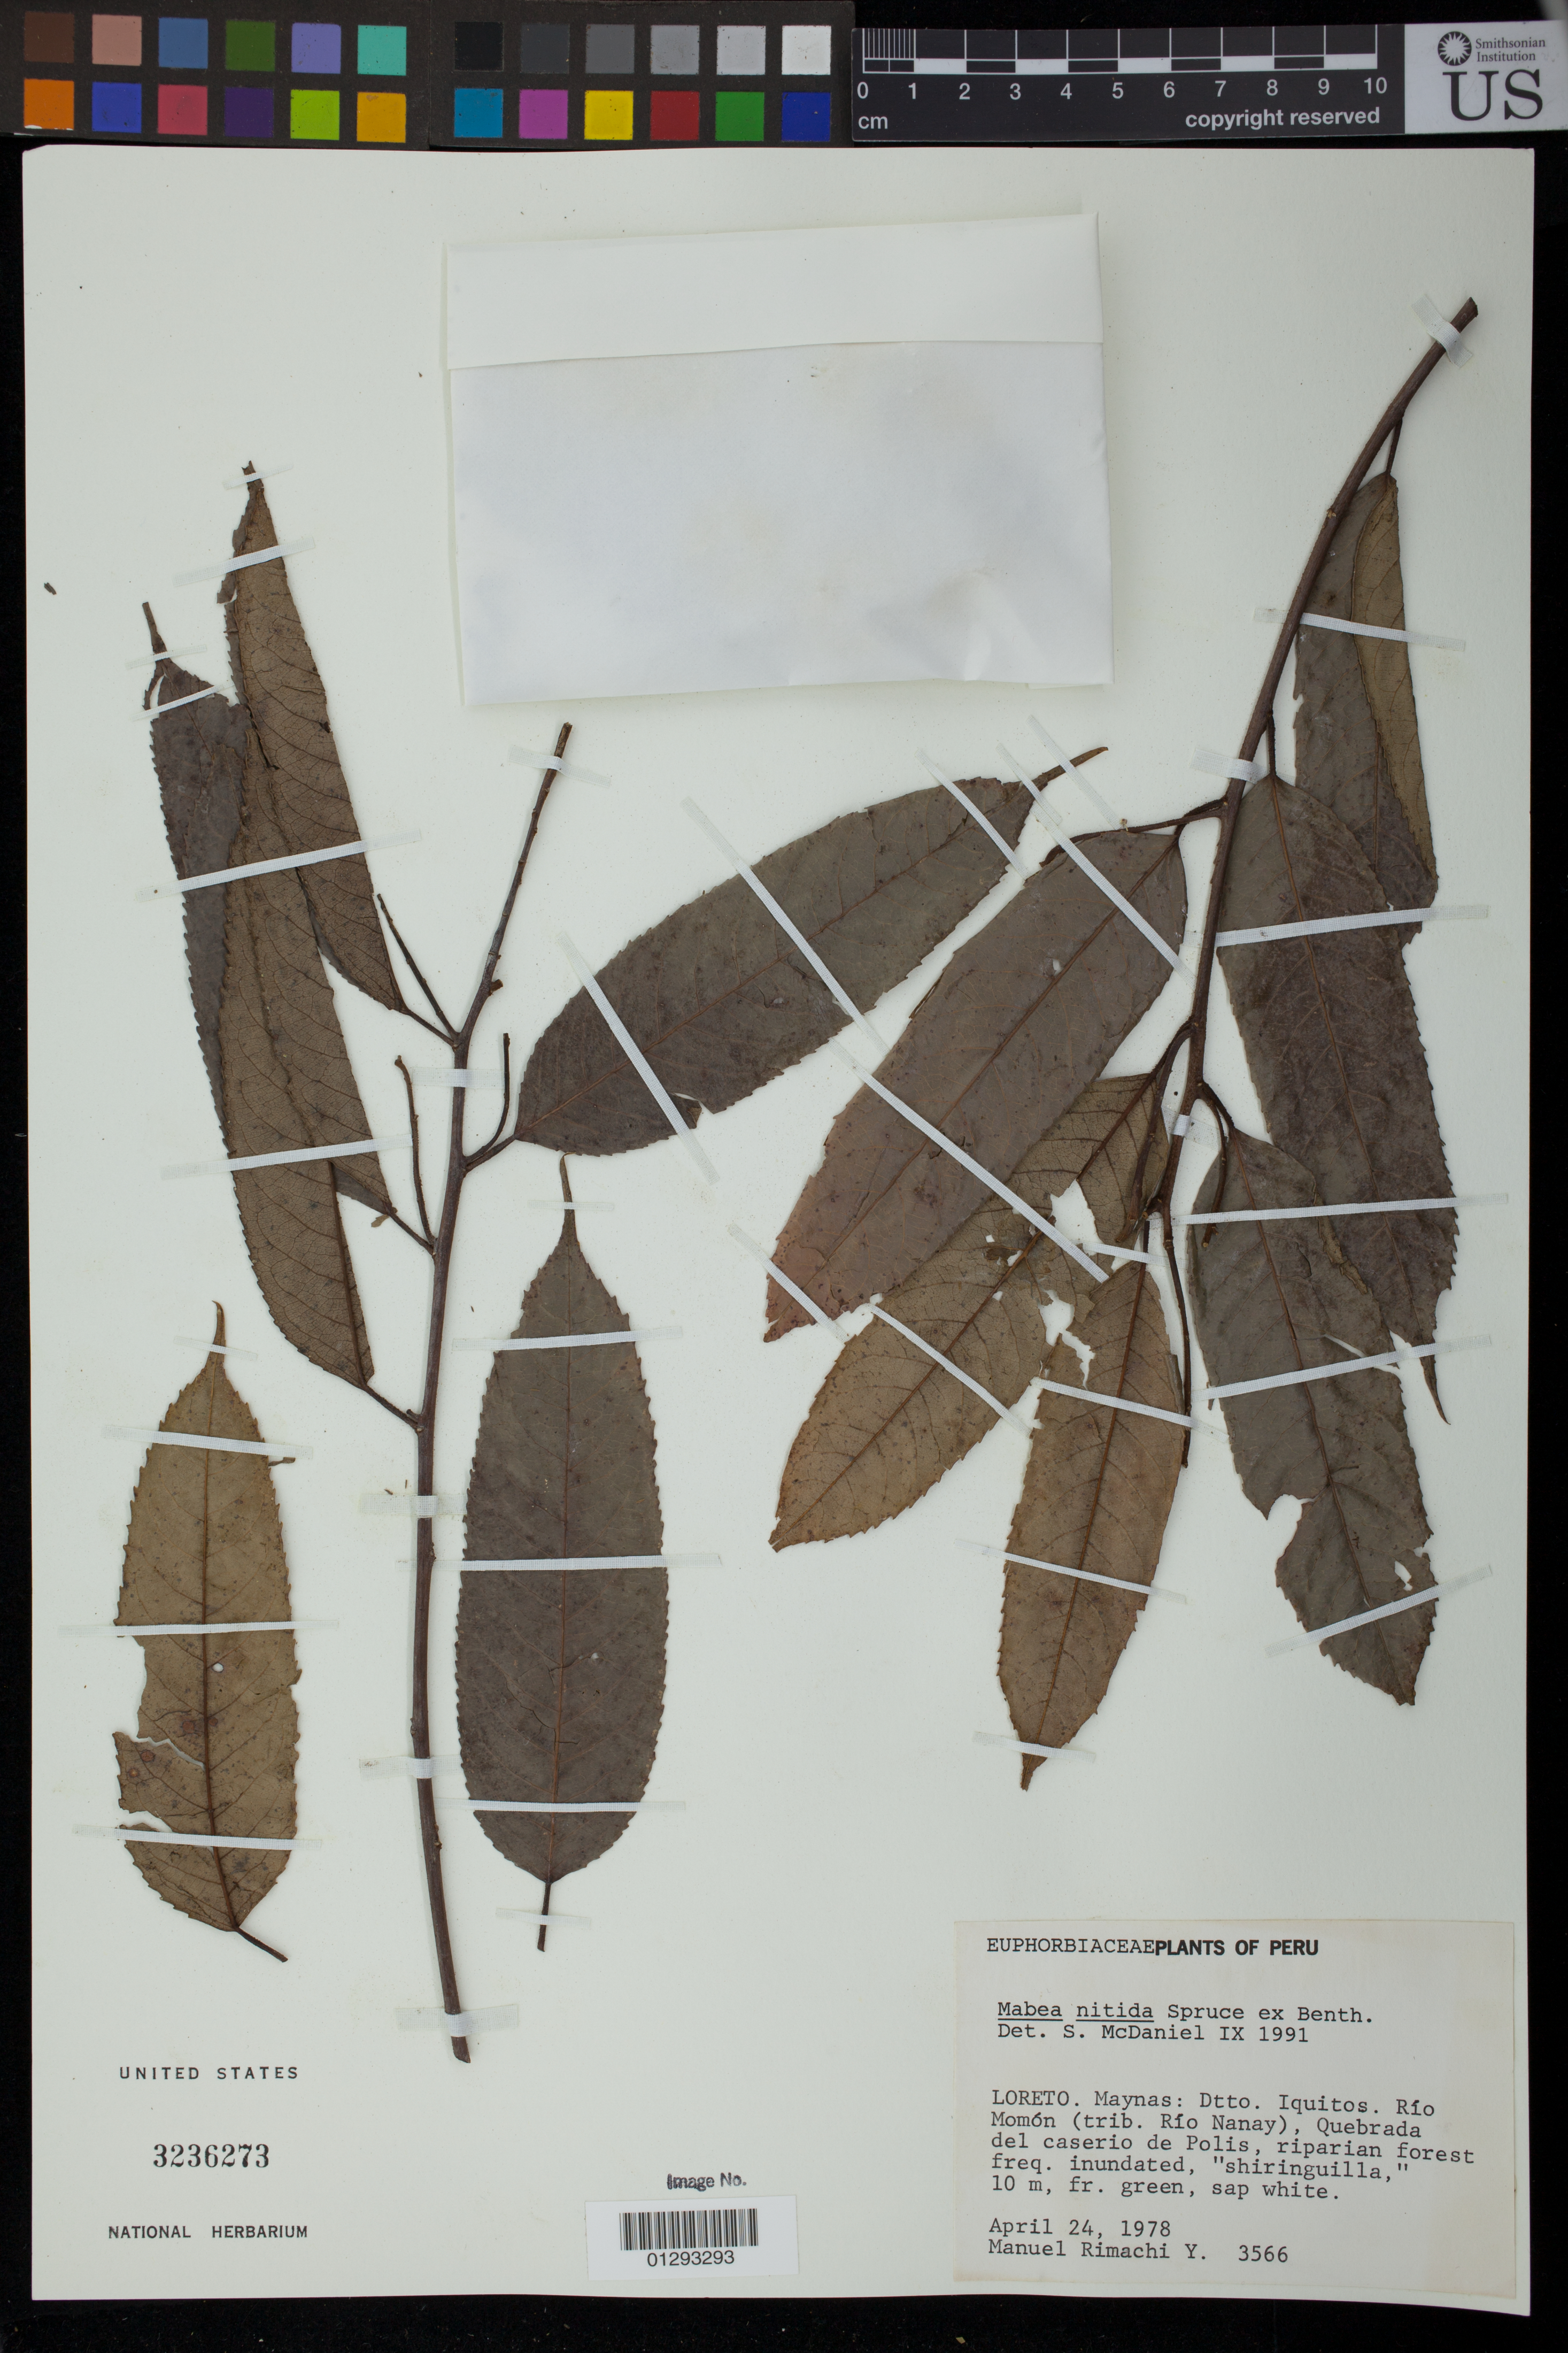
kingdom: Plantae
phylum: Tracheophyta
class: Magnoliopsida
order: Malpighiales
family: Euphorbiaceae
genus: Mabea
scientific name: Mabea nitida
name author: Spruce ex Benth.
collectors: M. Rimachi Y.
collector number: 3566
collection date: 1978-04-24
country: Peru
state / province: Loreto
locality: Maynas: Dtto. Iquitos. Rio Momon (trib. Rio Nanay), Quebrada del caserio de Polis.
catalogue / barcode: US 3236273